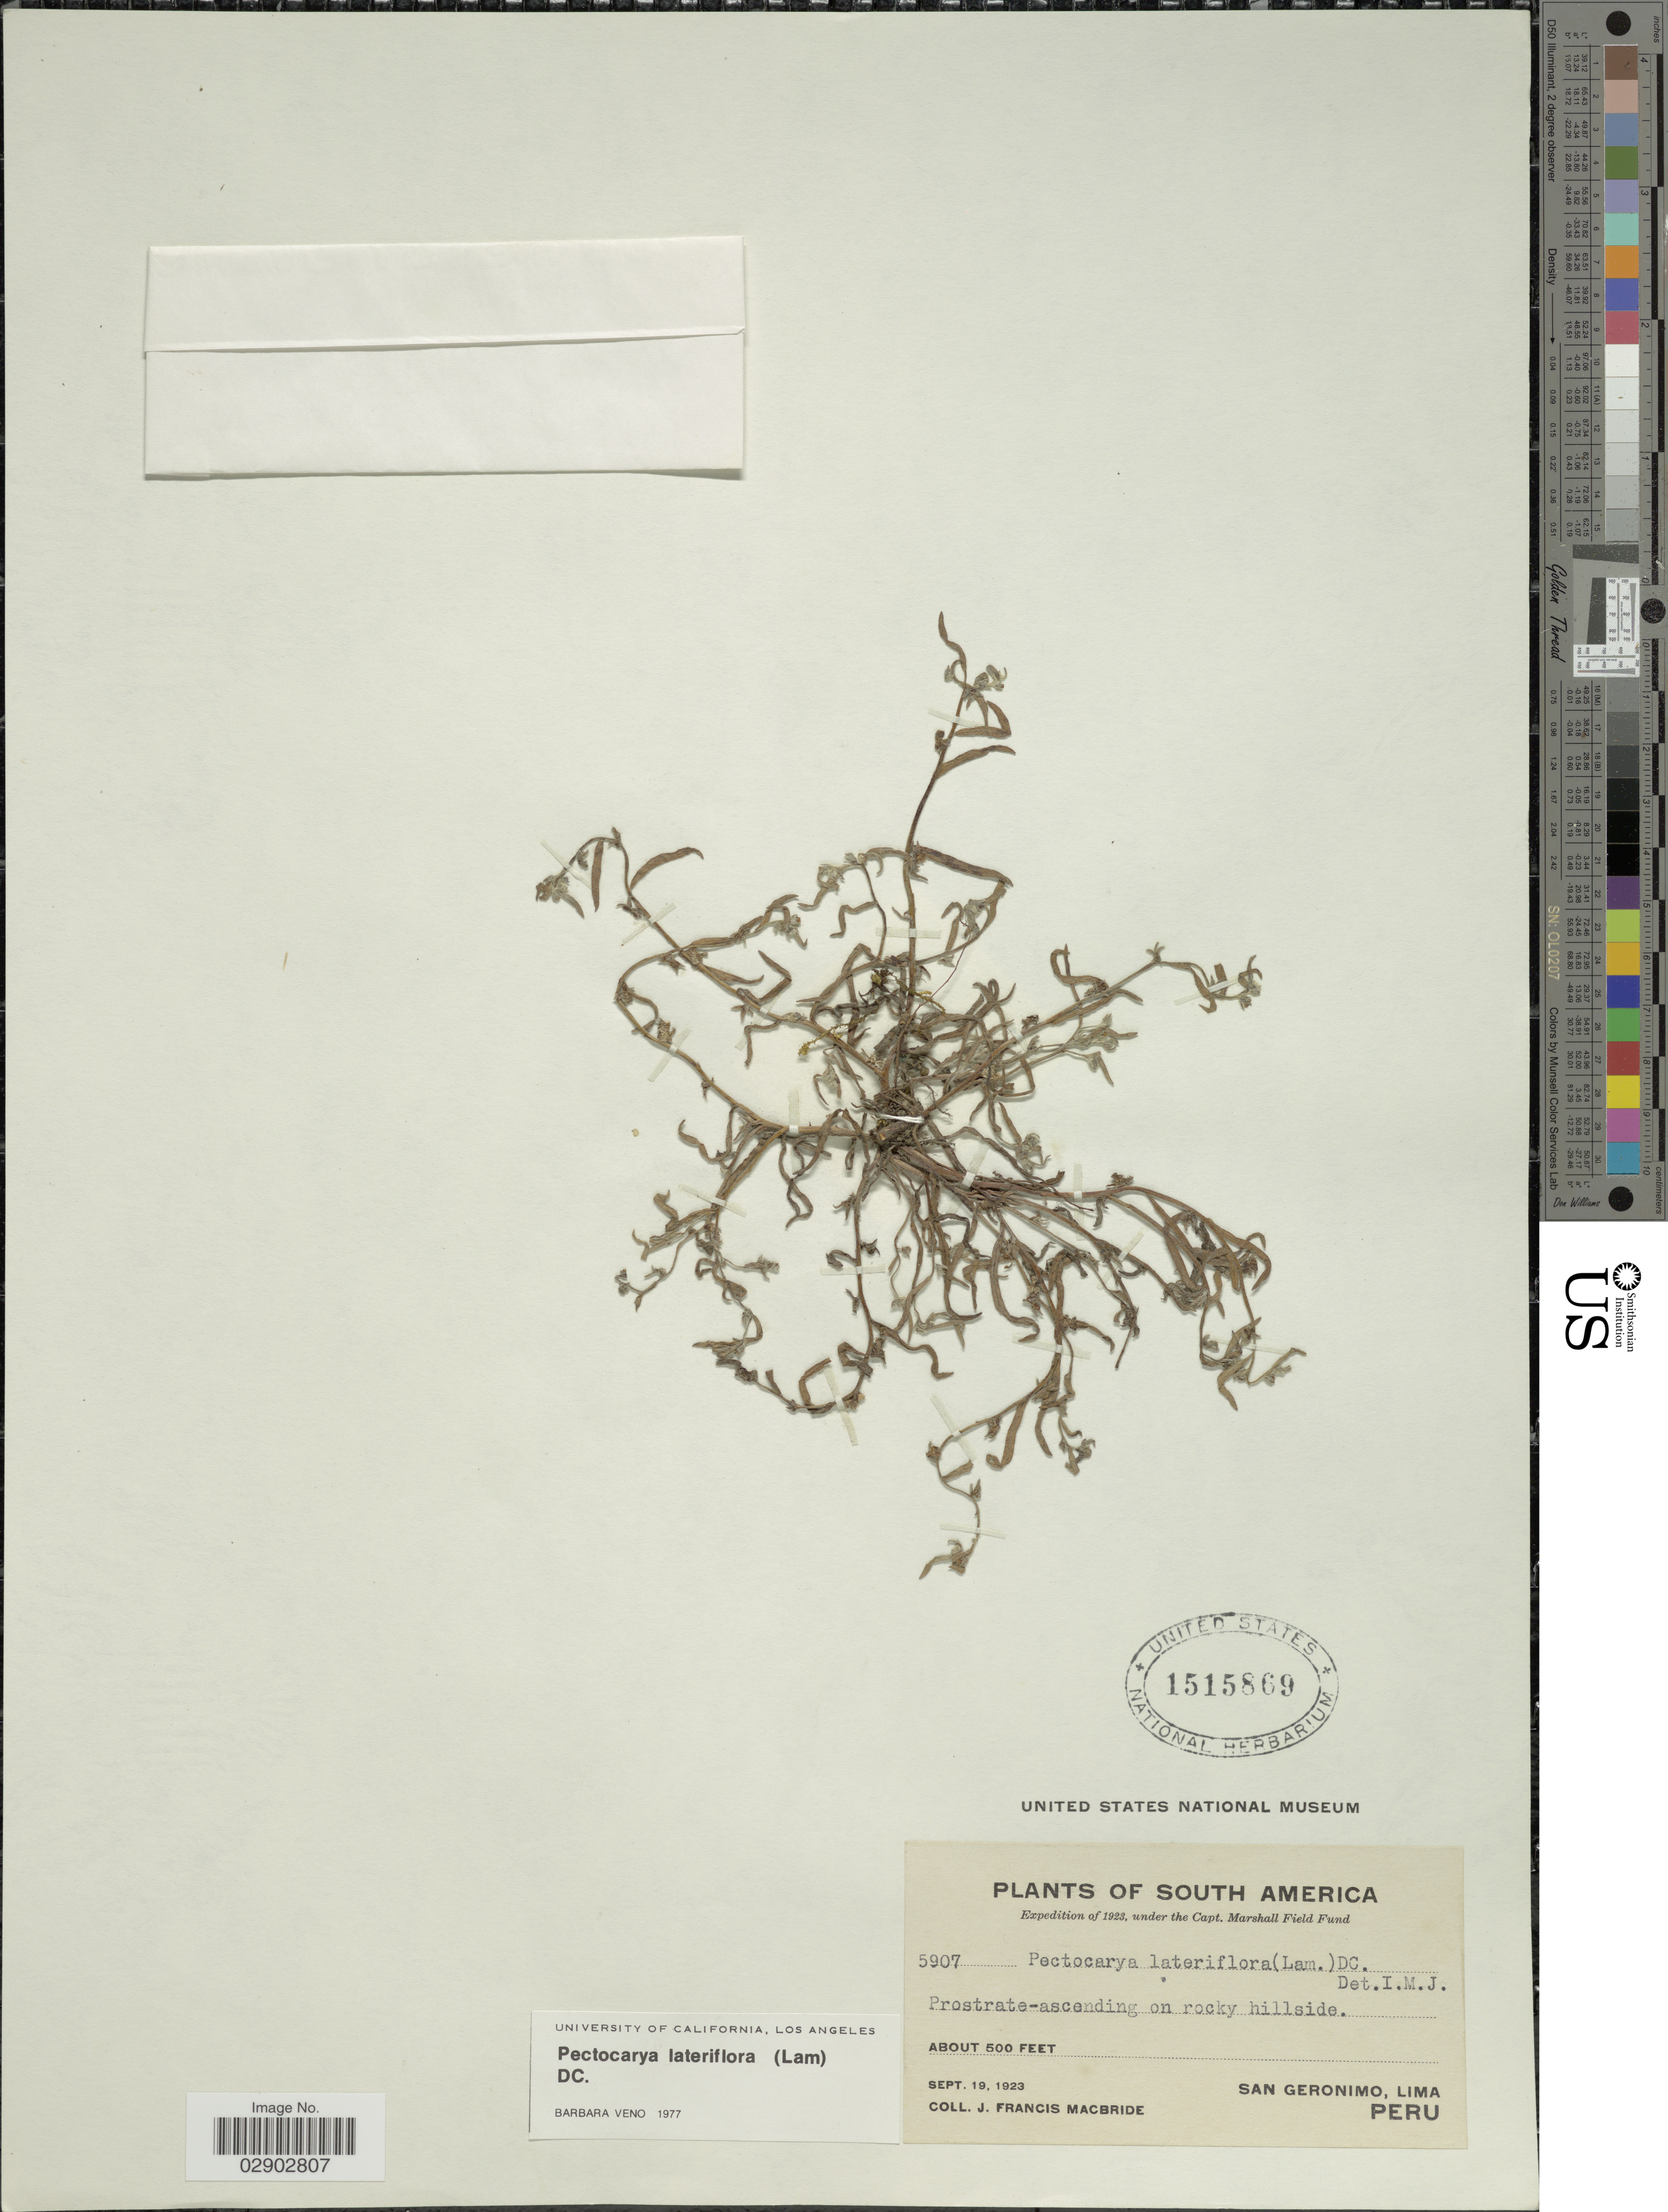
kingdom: Plantae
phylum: Tracheophyta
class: Magnoliopsida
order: Boraginales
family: Boraginaceae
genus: Pectocarya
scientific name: Pectocarya linearis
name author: (Ruiz & Pav.) DC.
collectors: J. F. Macbride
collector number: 5907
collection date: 1923-09-19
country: Peru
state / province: Lima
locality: San Geronimo.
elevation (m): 152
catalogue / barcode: US 1515869